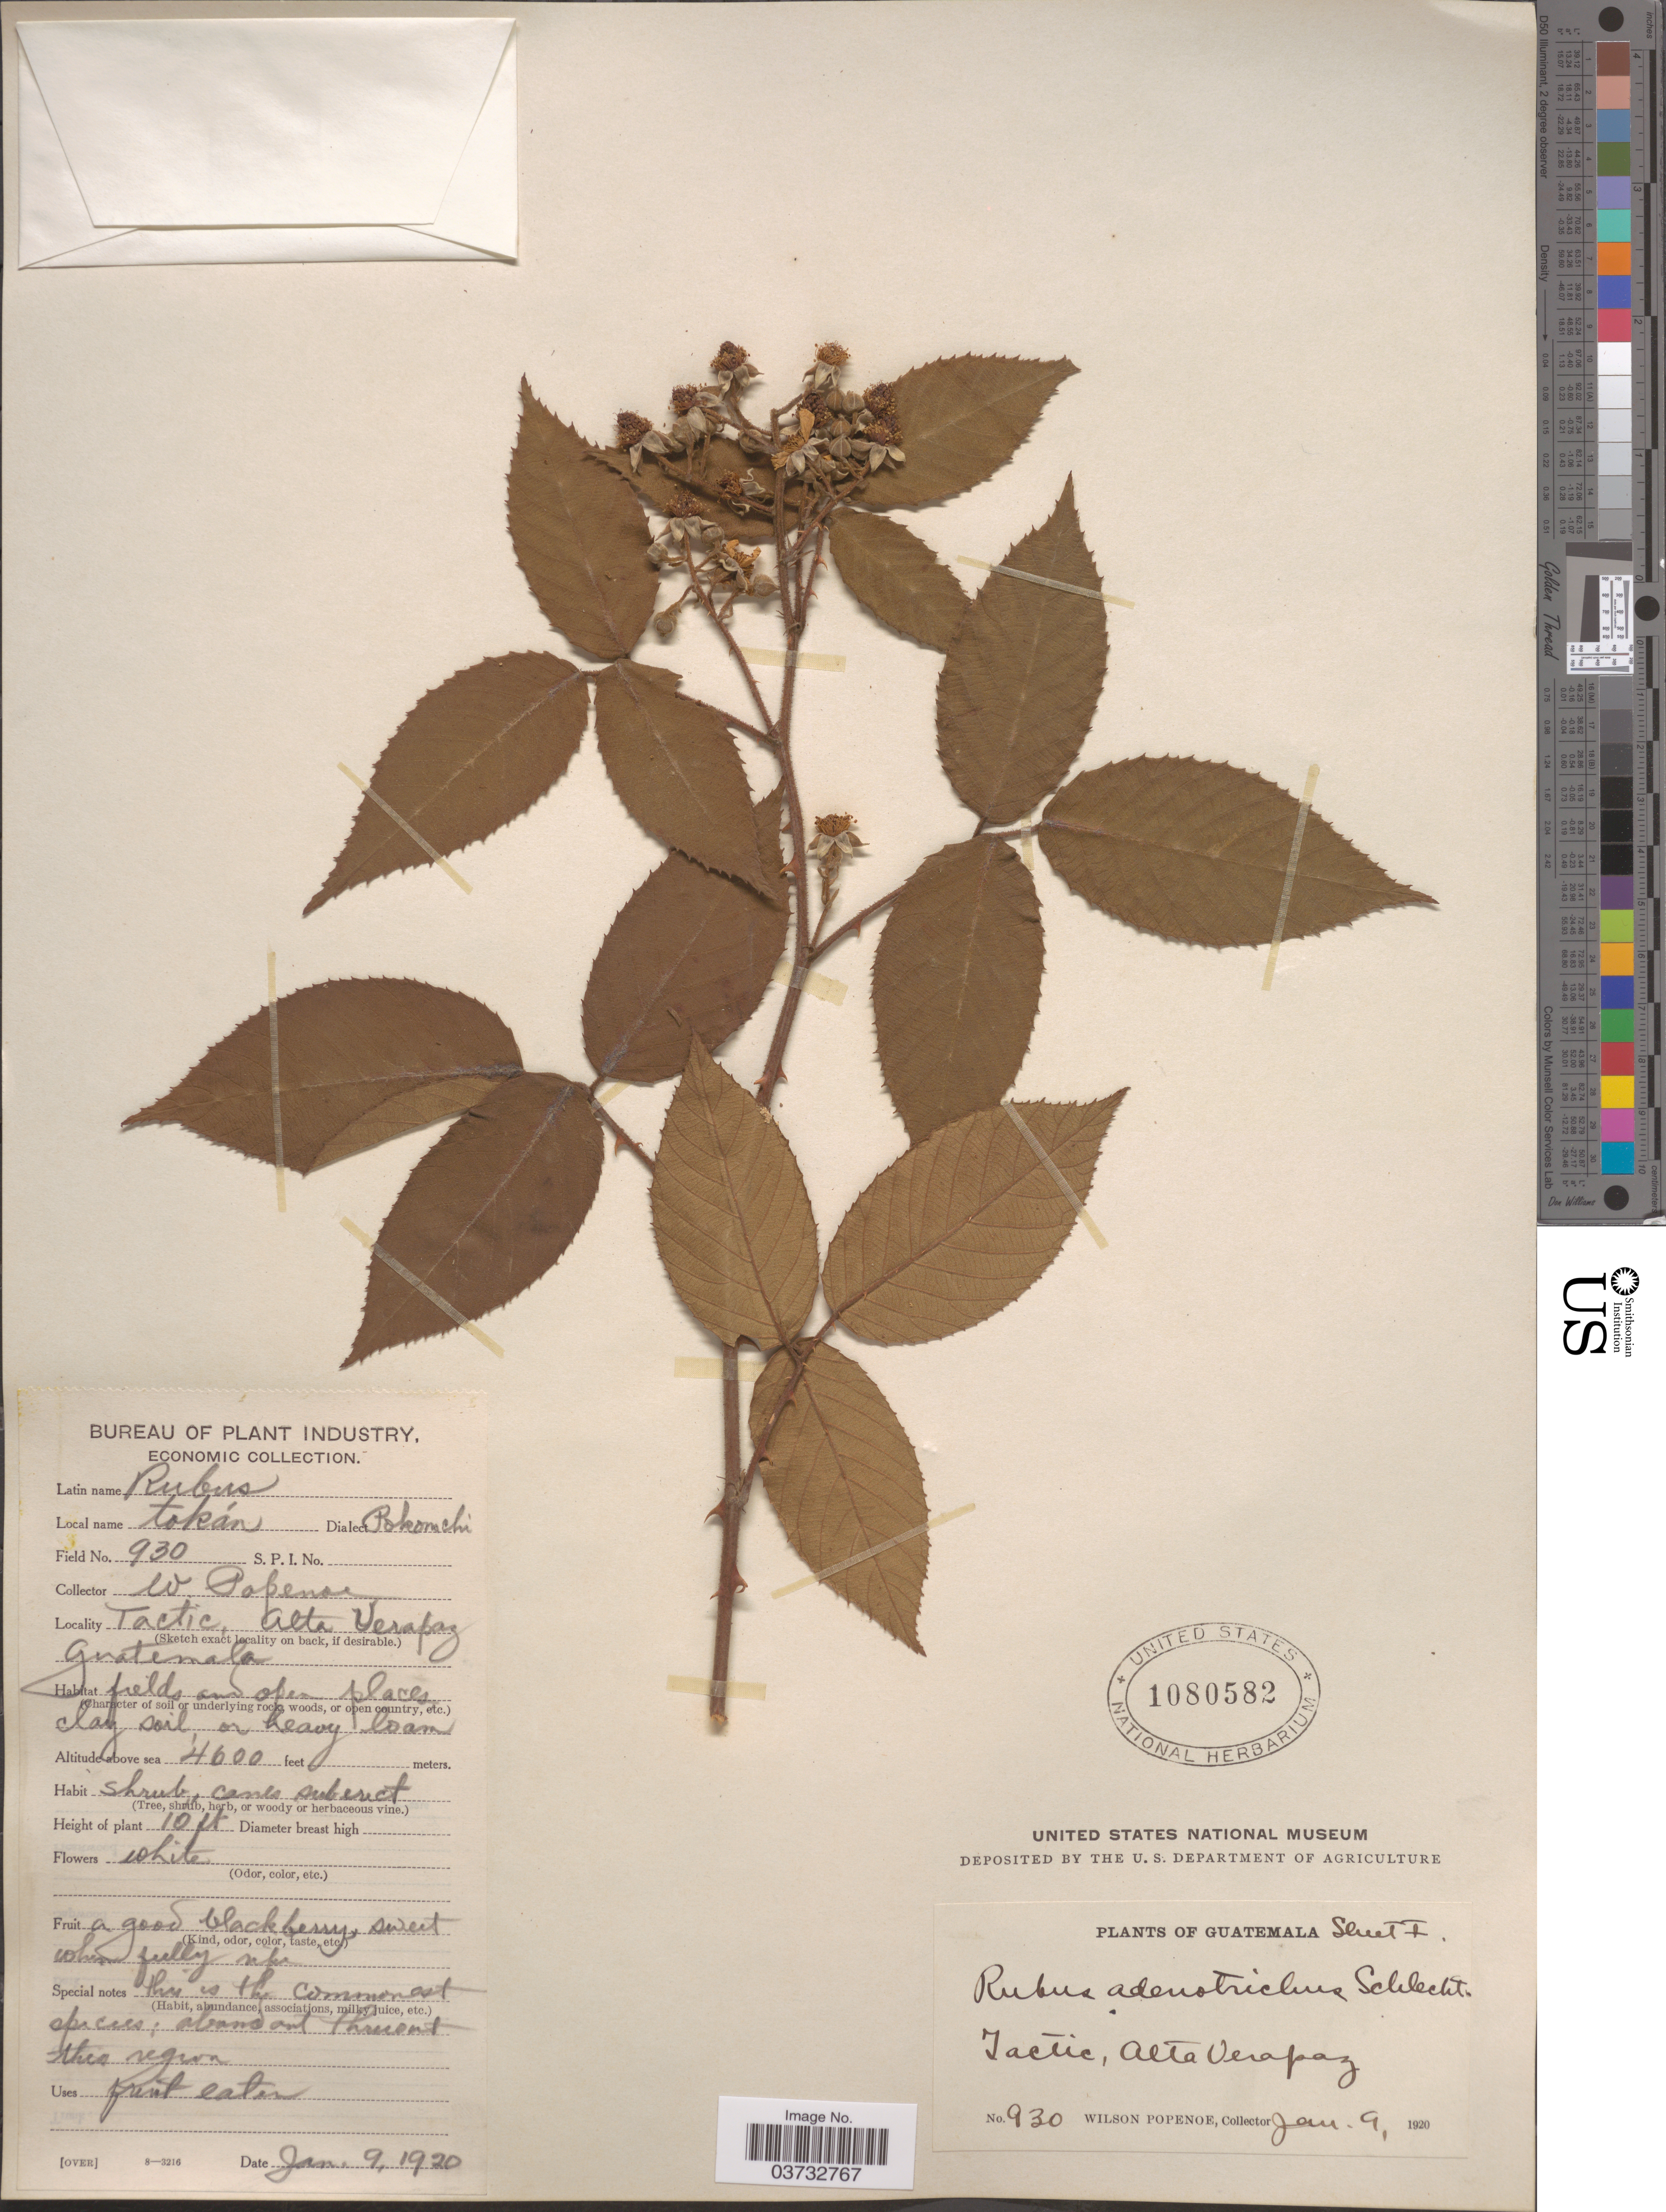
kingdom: Plantae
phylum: Tracheophyta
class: Magnoliopsida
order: Rosales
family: Rosaceae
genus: Rubus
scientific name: Rubus adenotrichos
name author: Schltdl.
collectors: F. Popenoe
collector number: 930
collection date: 1920-01-09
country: Guatemala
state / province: Alta Verapaz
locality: Tactic.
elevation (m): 1402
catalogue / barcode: US 1080582